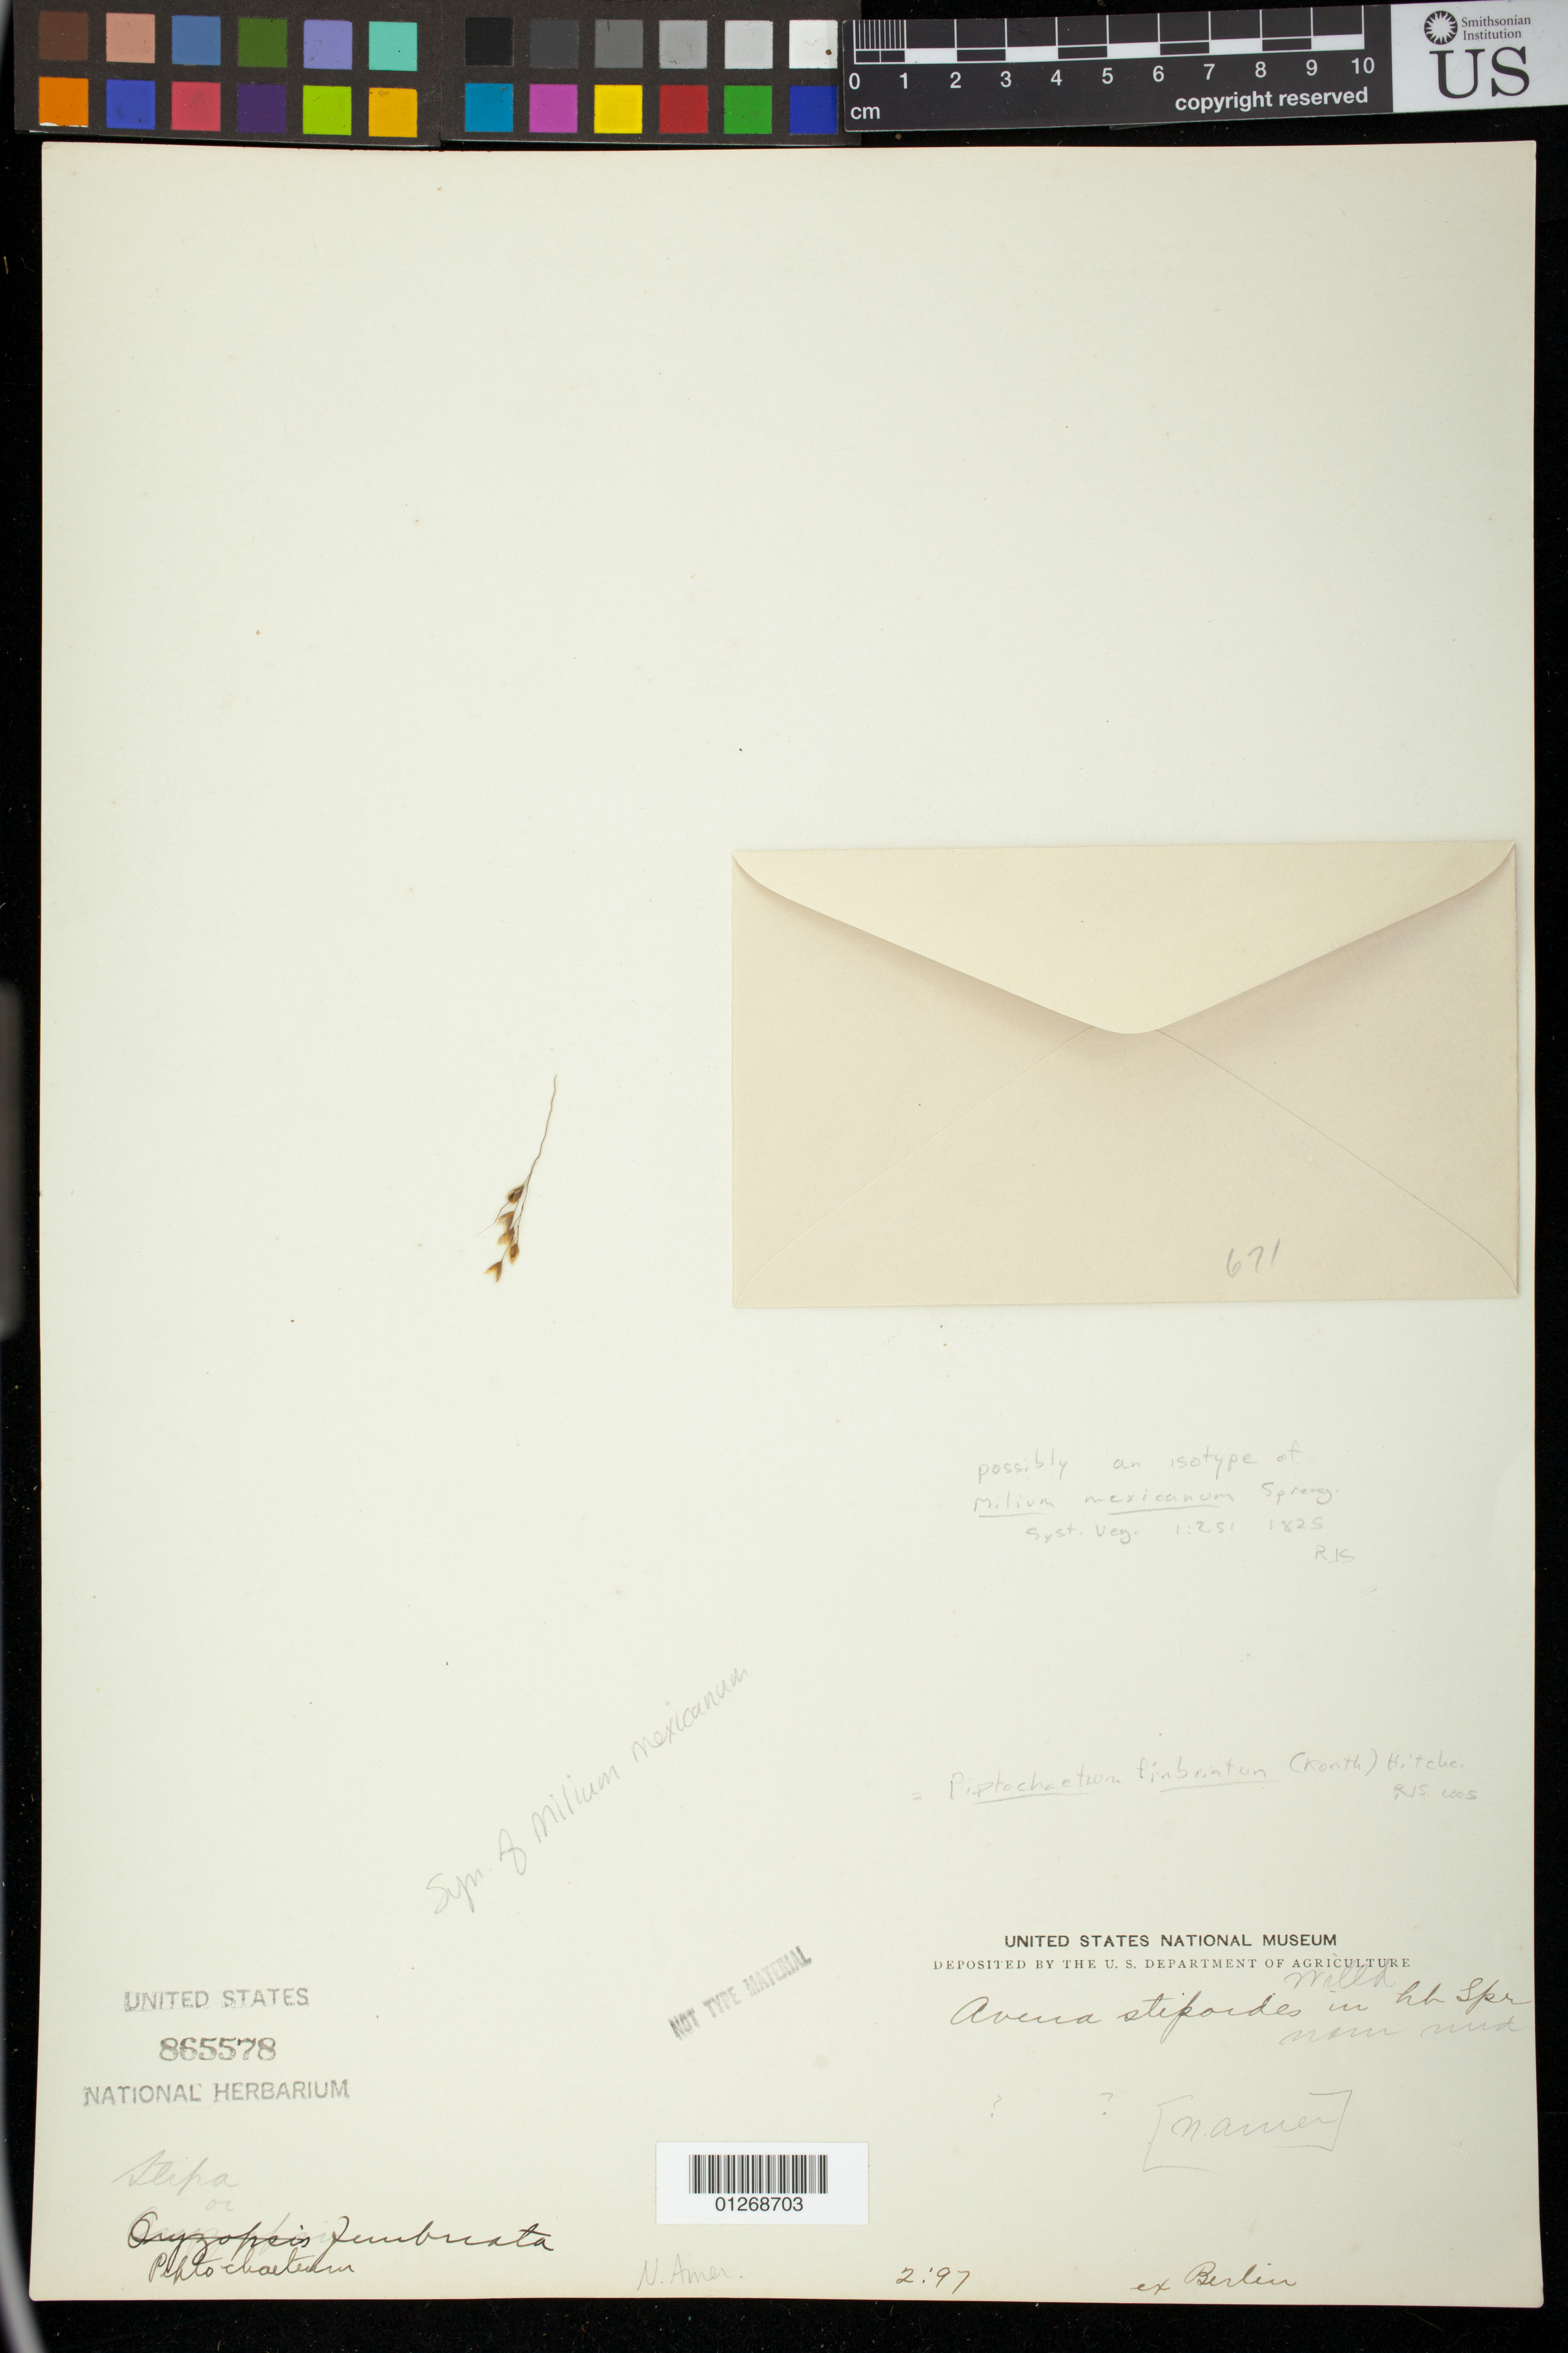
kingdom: Plantae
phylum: Tracheophyta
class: Liliopsida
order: Poales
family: Poaceae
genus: Milium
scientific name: Milium mexicanum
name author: Spreng.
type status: Possible Type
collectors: ex herb. Sprengel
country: Mexico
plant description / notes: Fragmentary material of type (?) specimen ex herb. Sprengel (Berlin?), as "Avena stipoides" [Willd. ex Spreng., nom. inval., cited as synonym of Milium mexicanum Spreng.]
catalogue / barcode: US 865578